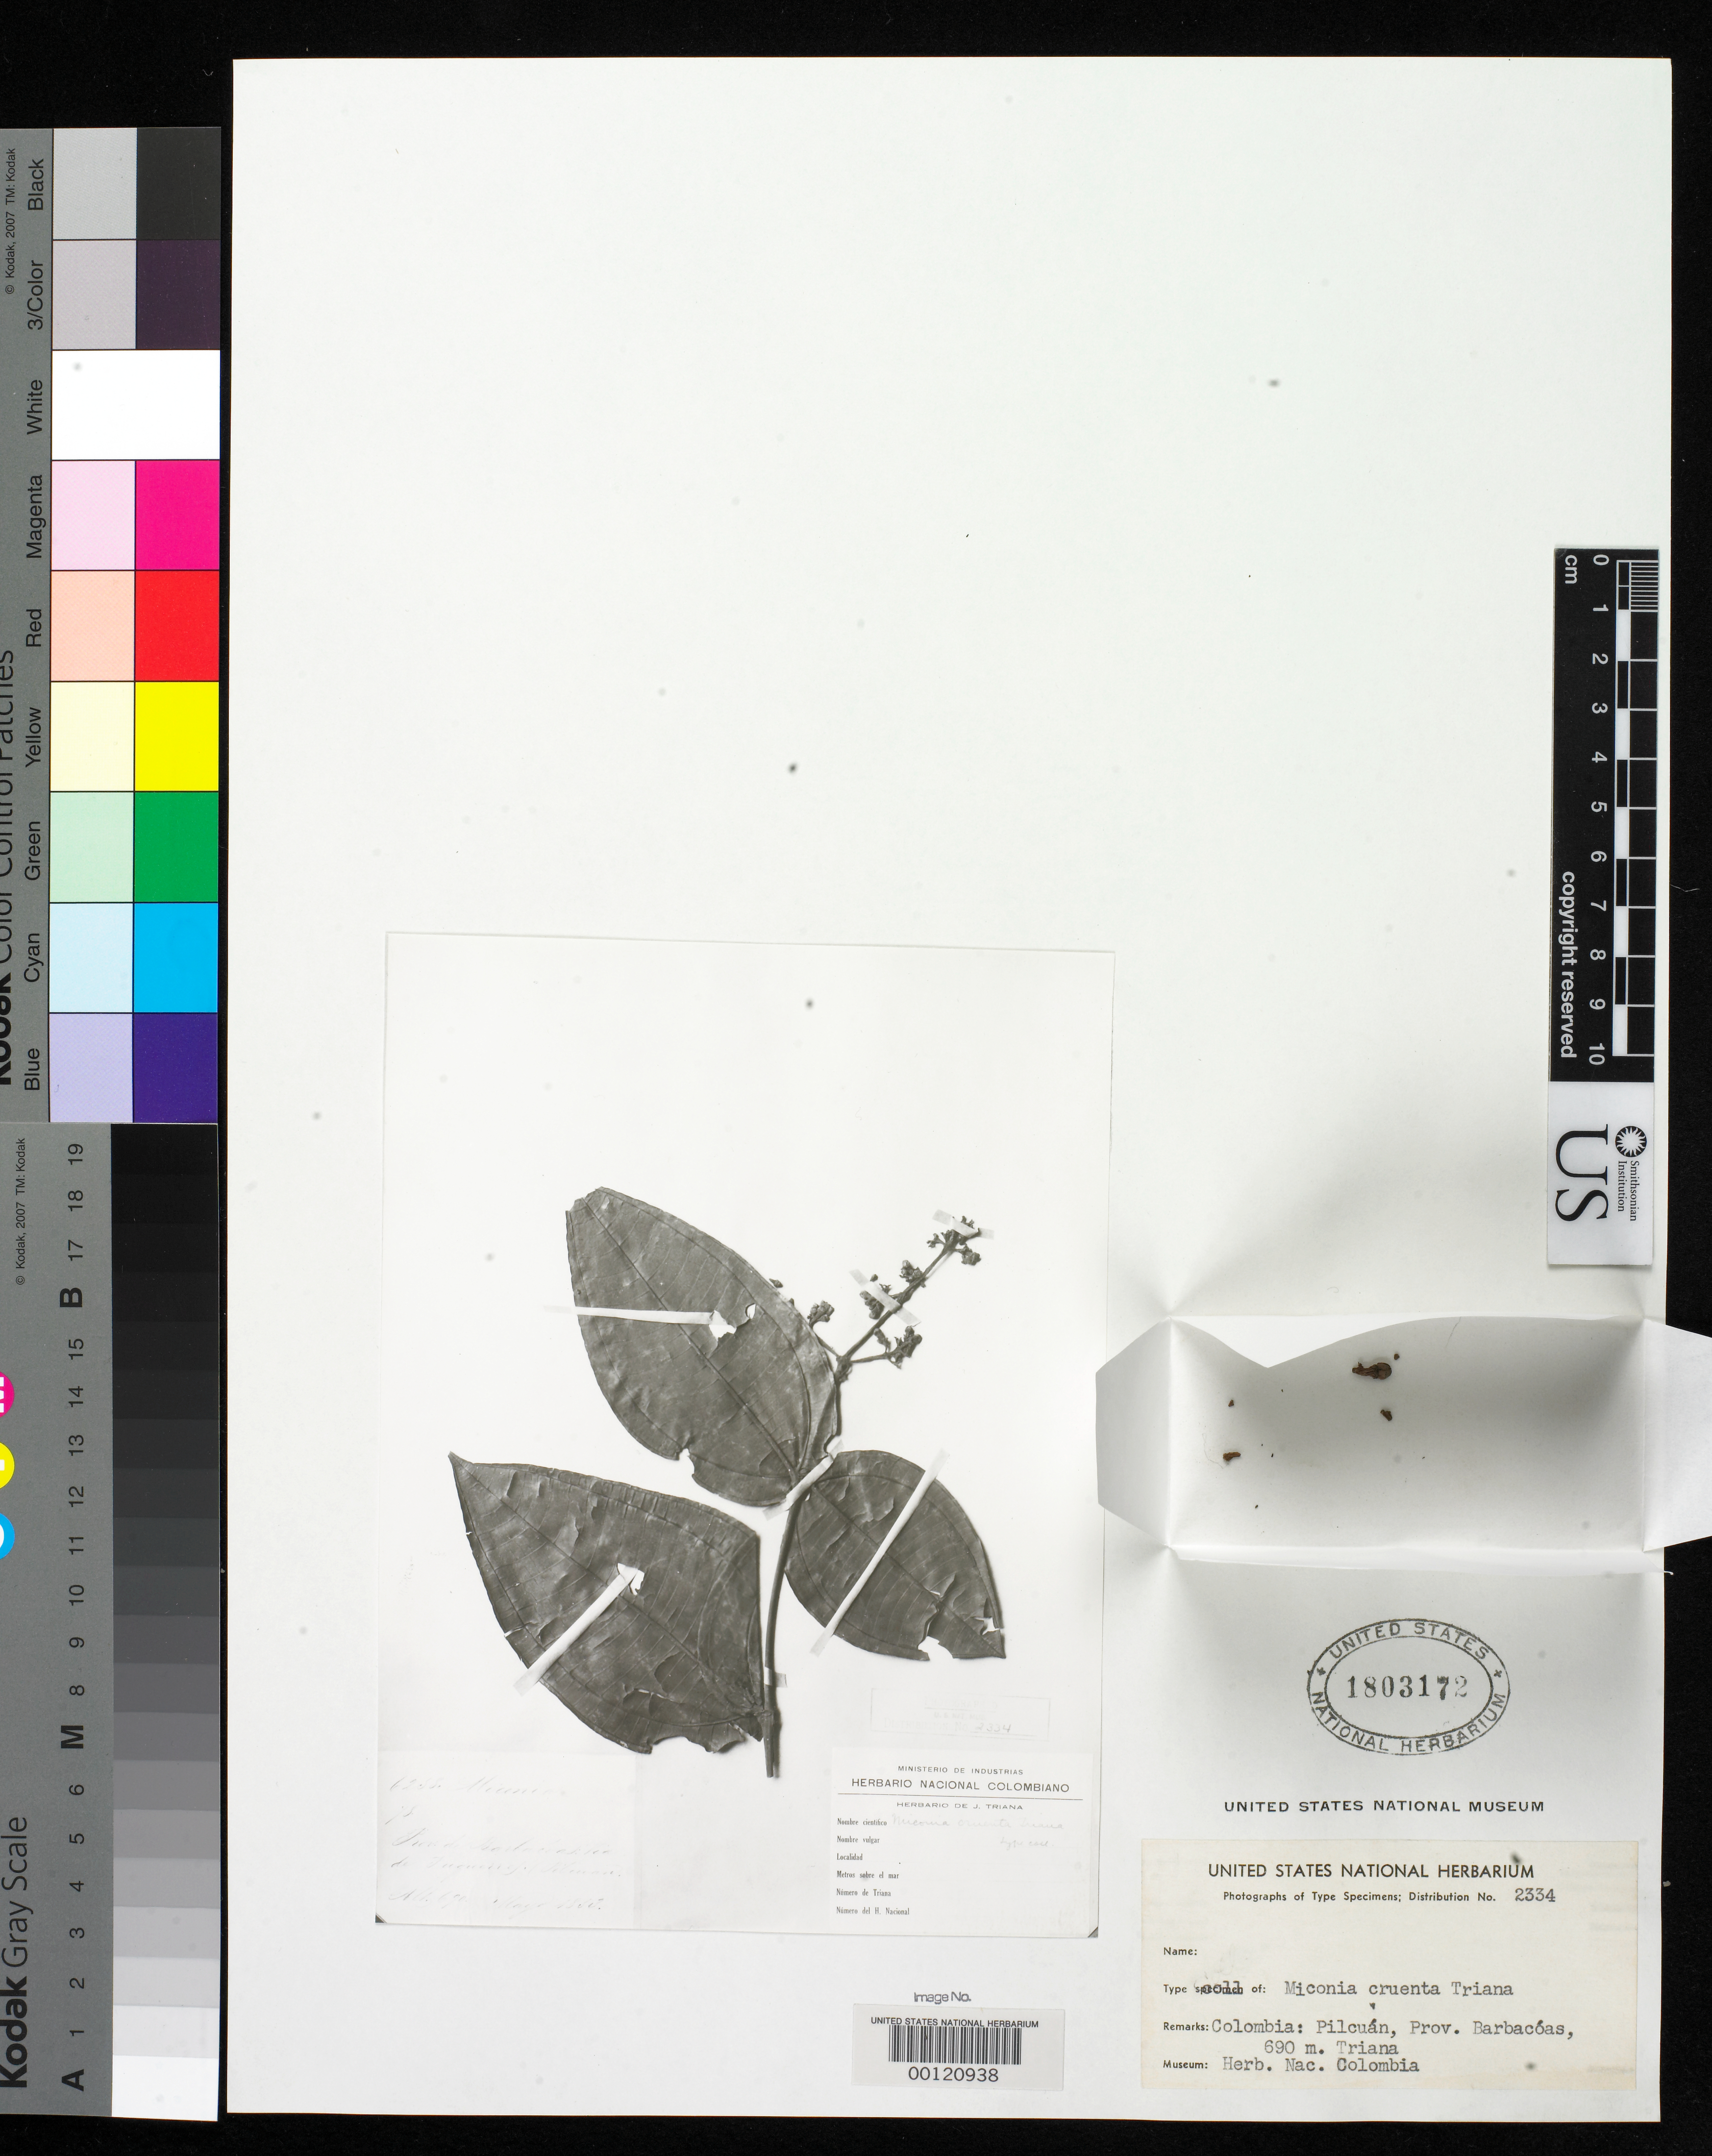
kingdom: Plantae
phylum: Tracheophyta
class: Magnoliopsida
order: Myrtales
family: Melastomataceae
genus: Miconia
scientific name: Miconia cruenta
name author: Triana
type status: Type Fragment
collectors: J. J. Triana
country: Colombia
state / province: Nariño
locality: Pilcuan, Barbacoas.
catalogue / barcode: US 1803172